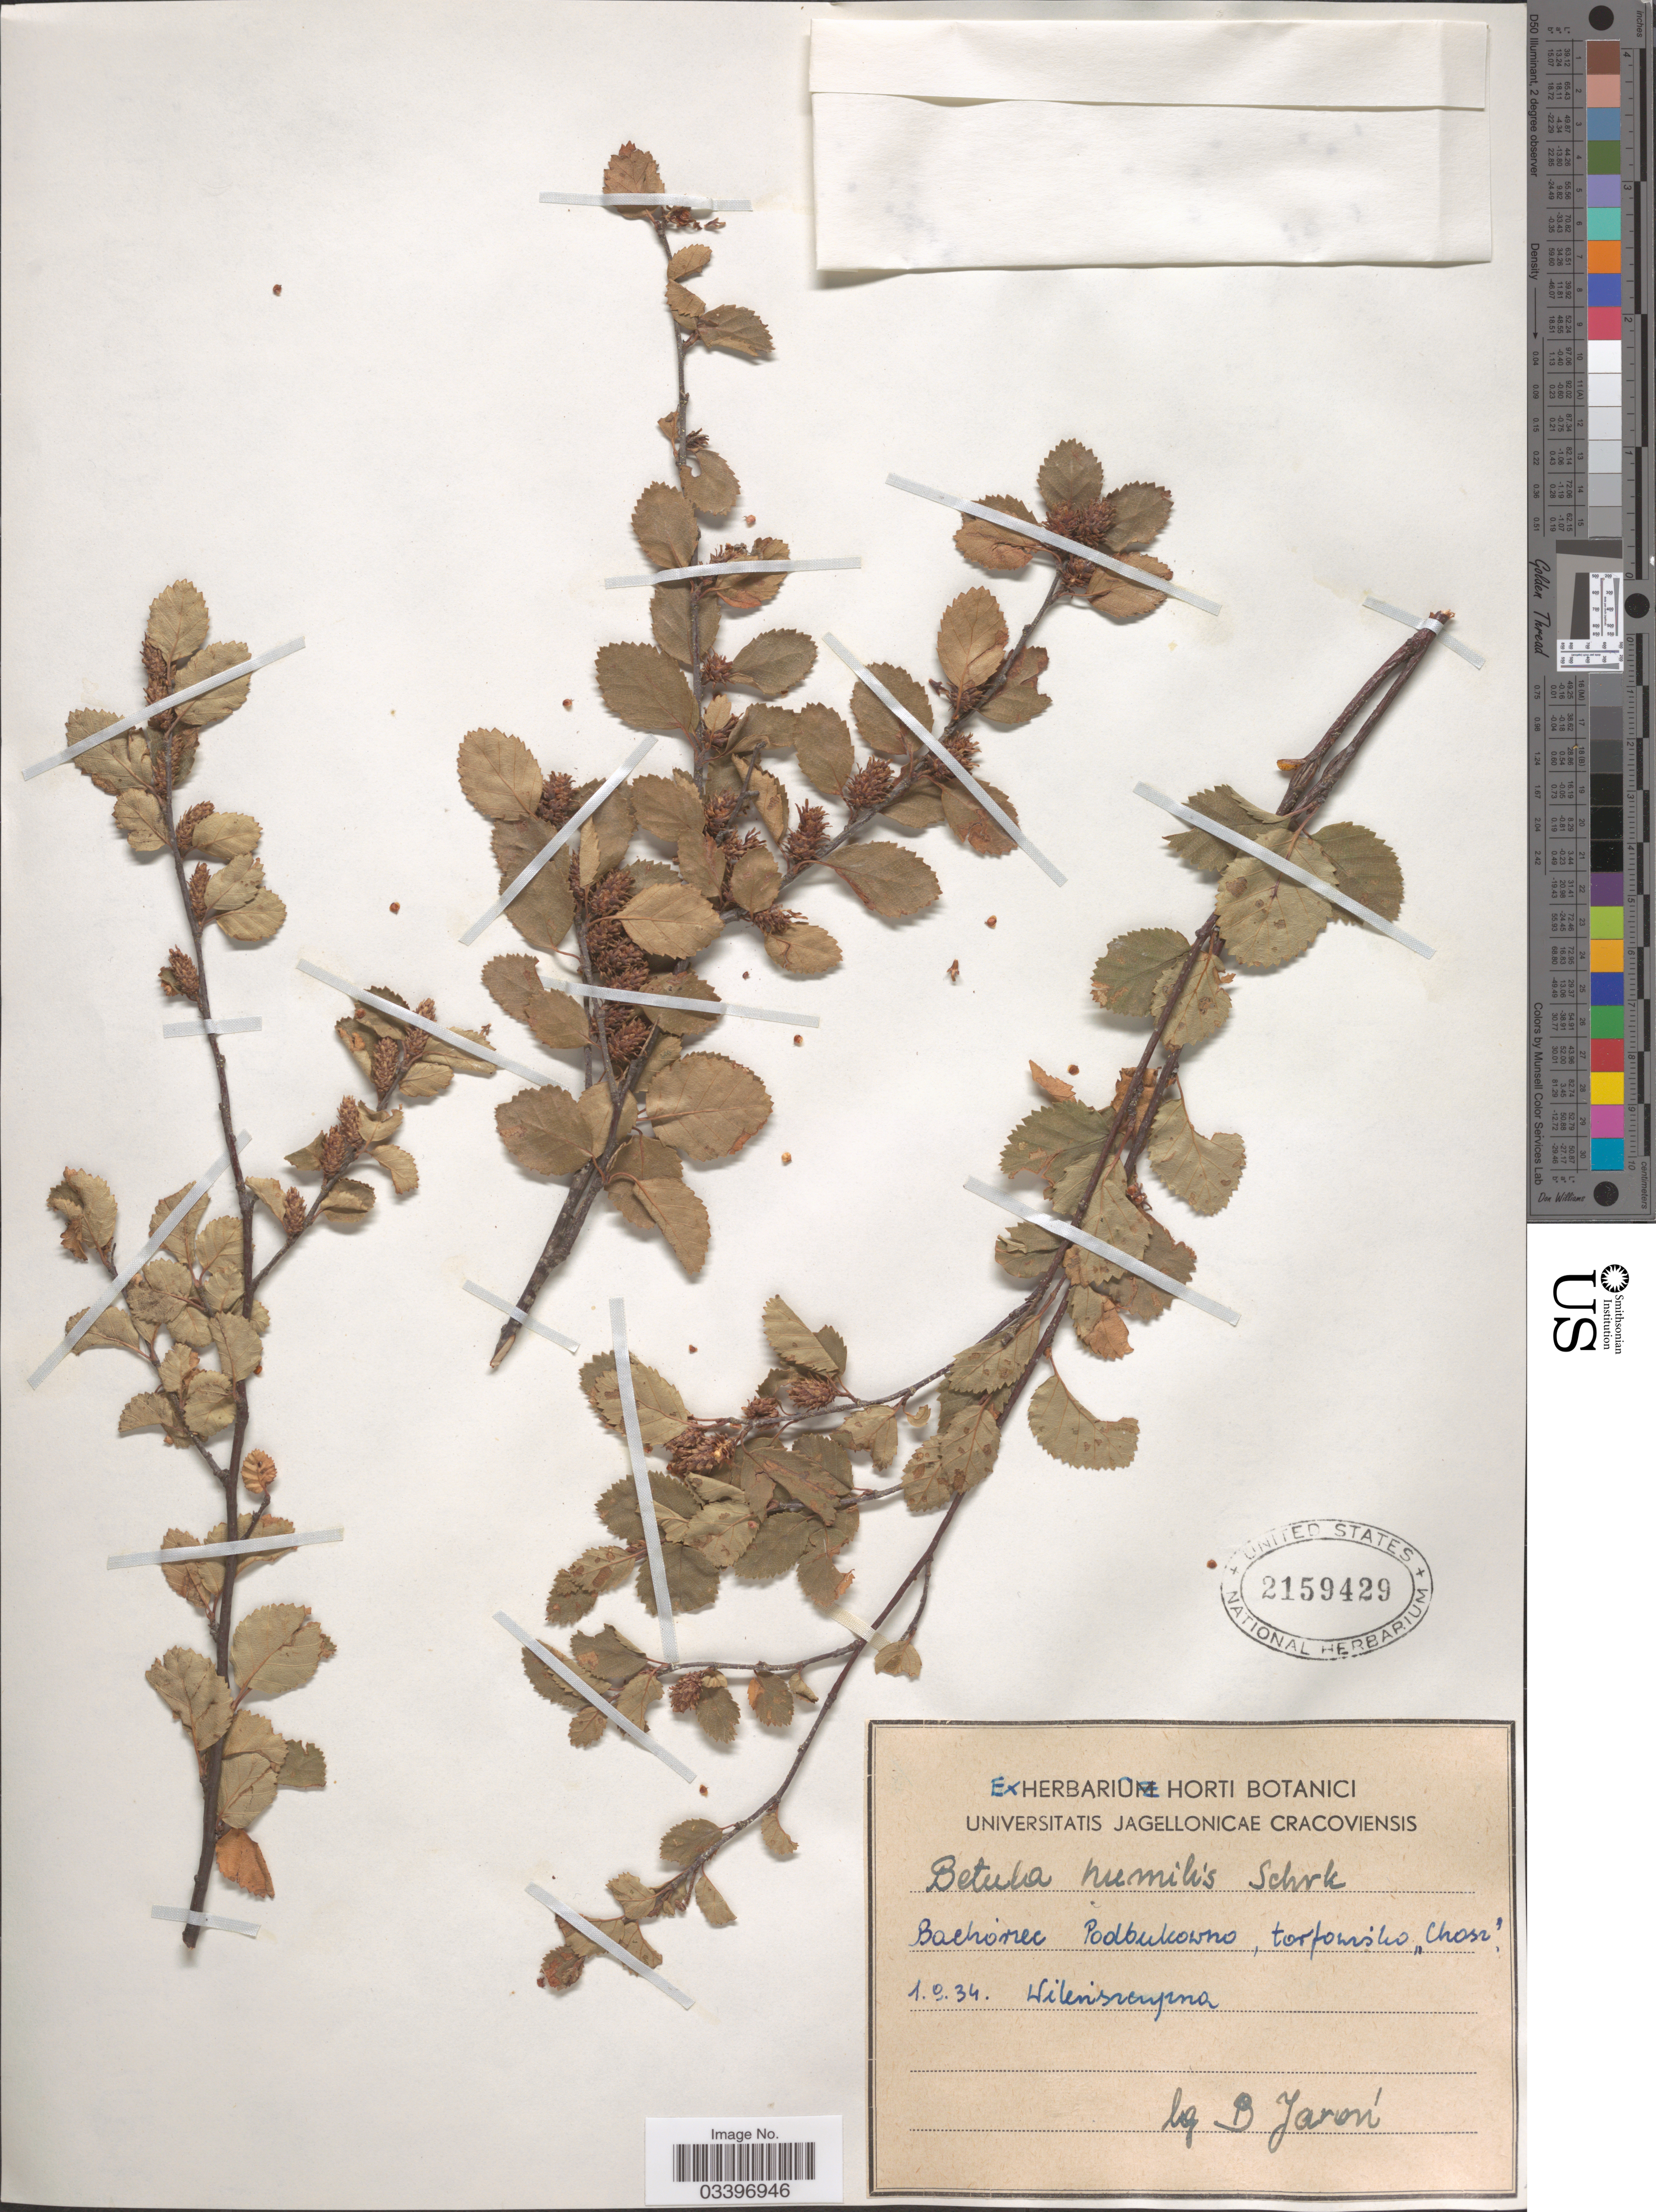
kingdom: Plantae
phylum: Tracheophyta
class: Magnoliopsida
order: Fagales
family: Betulaceae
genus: Betula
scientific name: Betula humilis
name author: Schrank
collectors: B. Jaron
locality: Bachoriec Podbukowno, torfonisko "Chosi", Wilensienpna. [interpreted]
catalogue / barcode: US 2159429